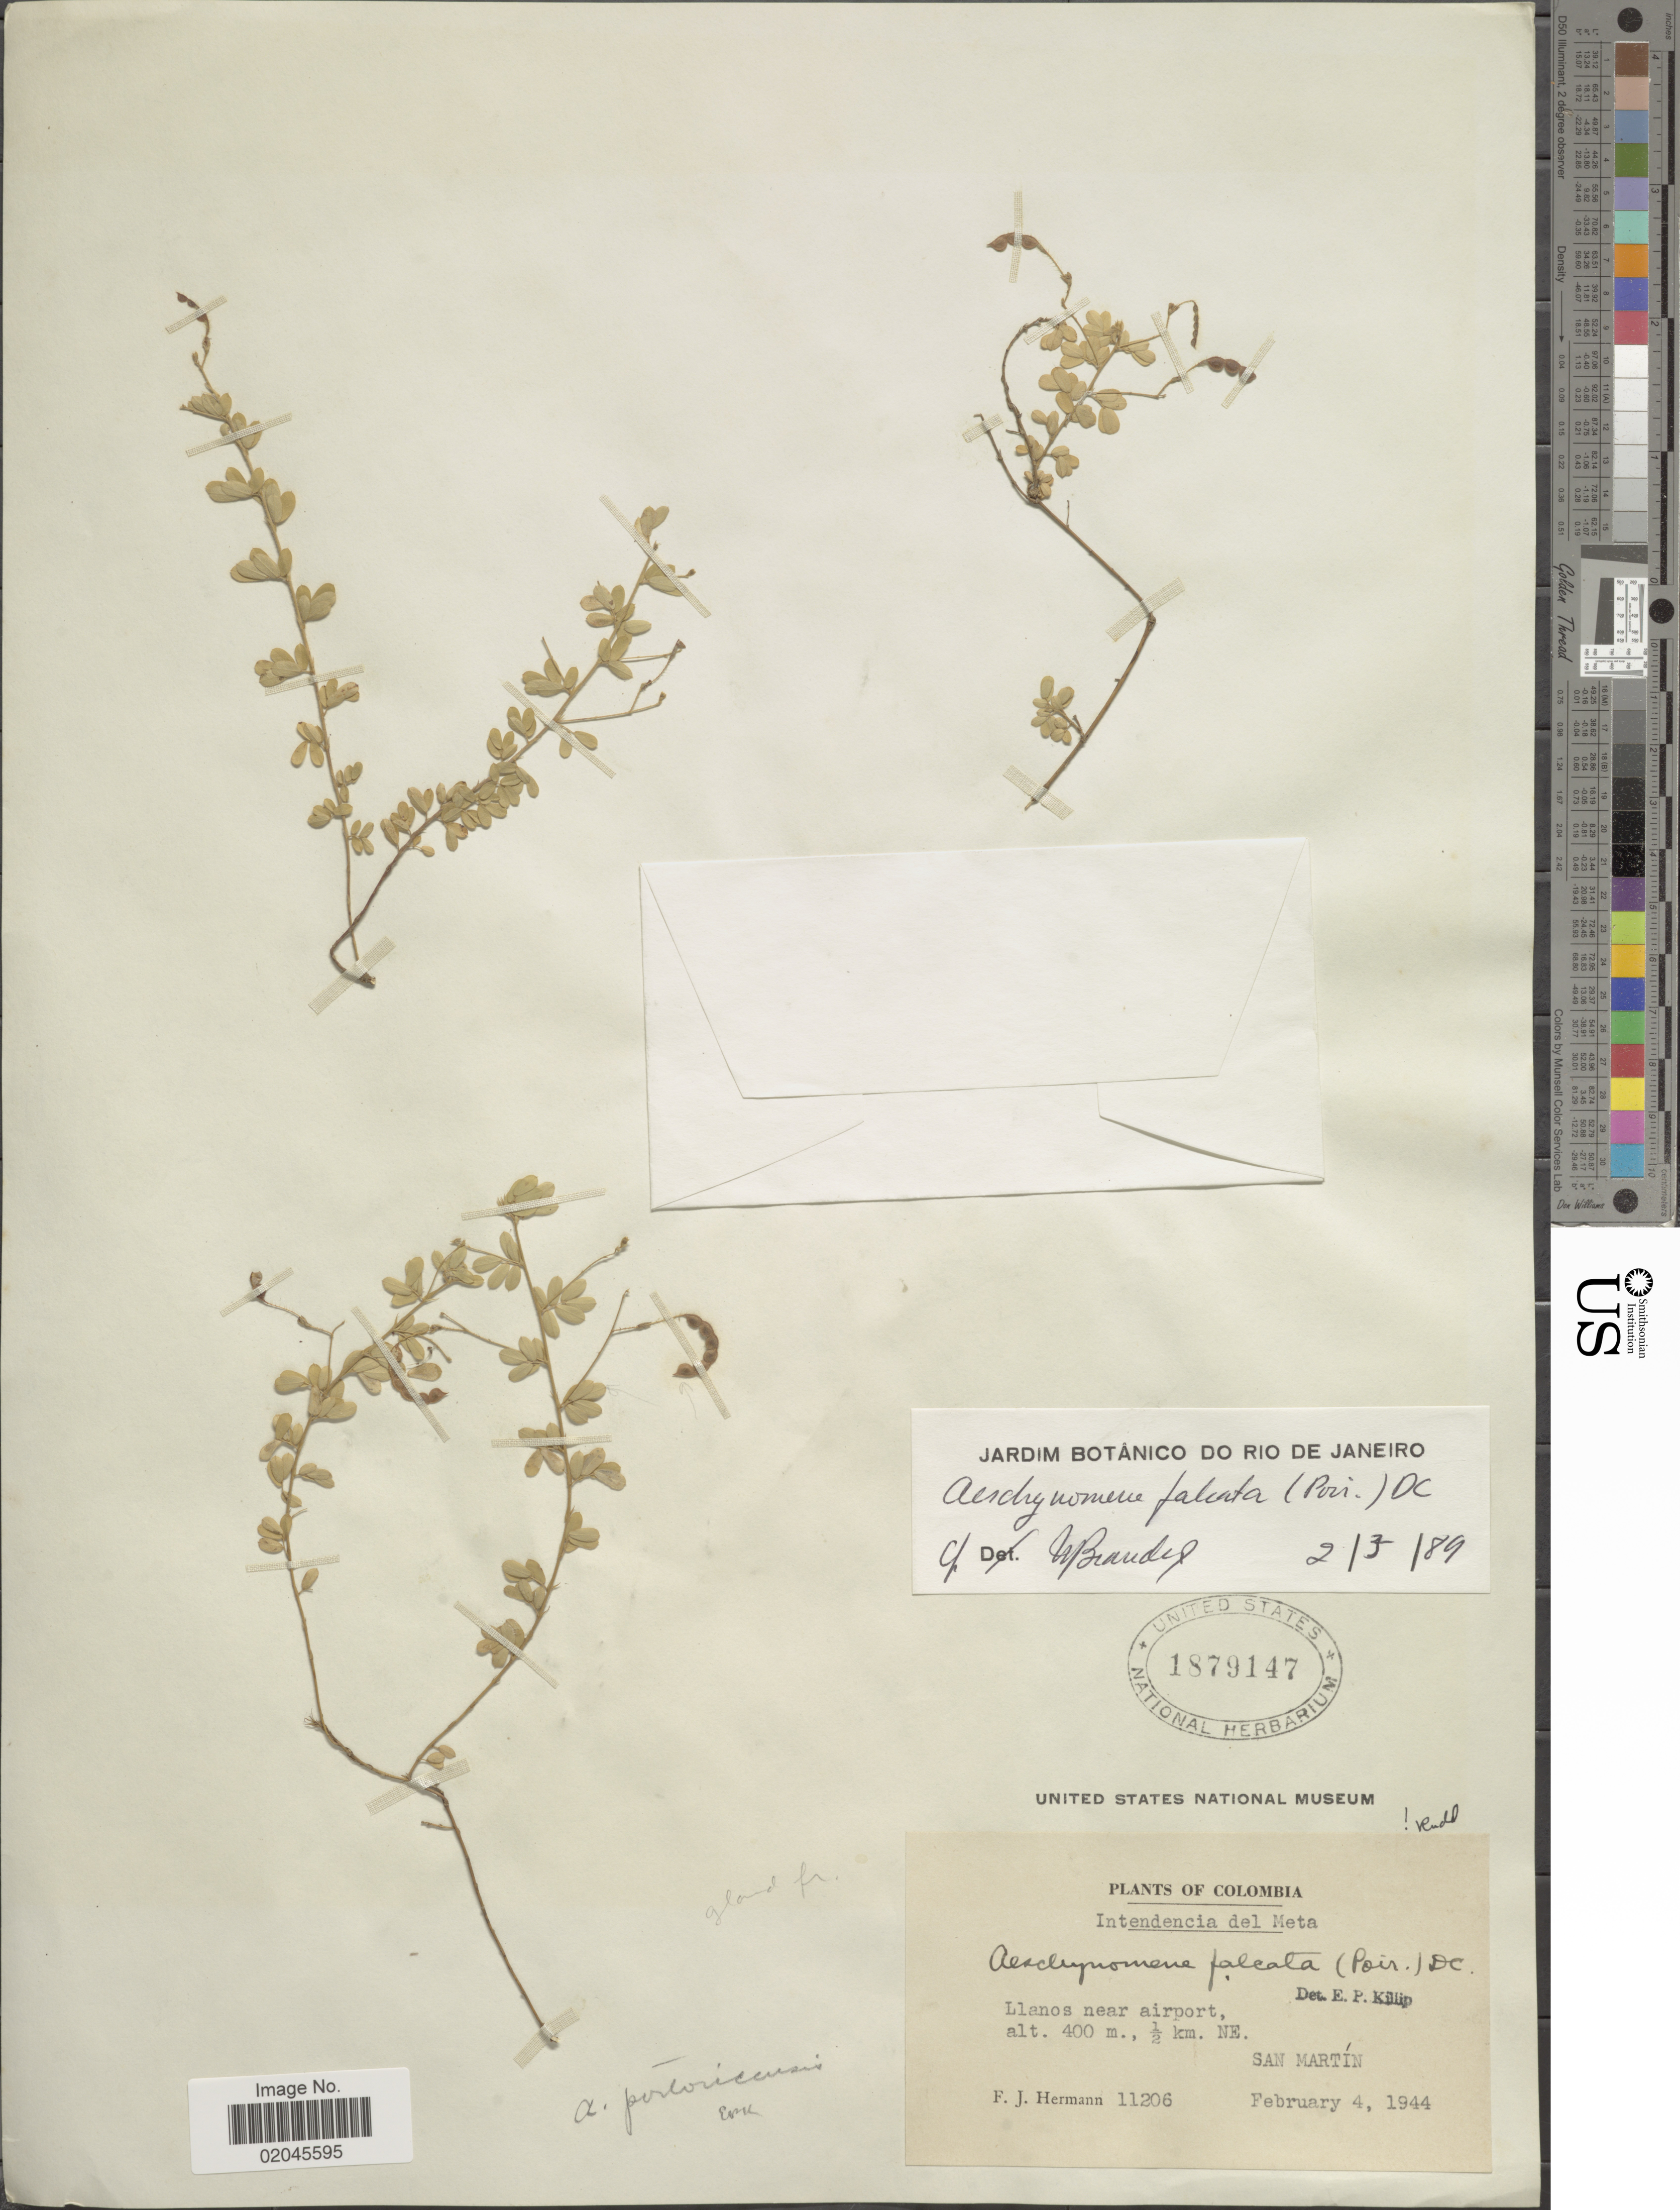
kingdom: Plantae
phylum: Tracheophyta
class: Magnoliopsida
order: Fabales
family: Fabaceae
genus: Aeschynomene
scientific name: Aeschynomene falcata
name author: (Poir.) DC.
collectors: F. J. Hermann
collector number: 11206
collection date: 1944-02-04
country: Colombia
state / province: Meta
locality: Intendencia del Meta, Llanos near airport, 1/2 km. NE. San Martin.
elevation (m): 400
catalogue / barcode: US 1879147